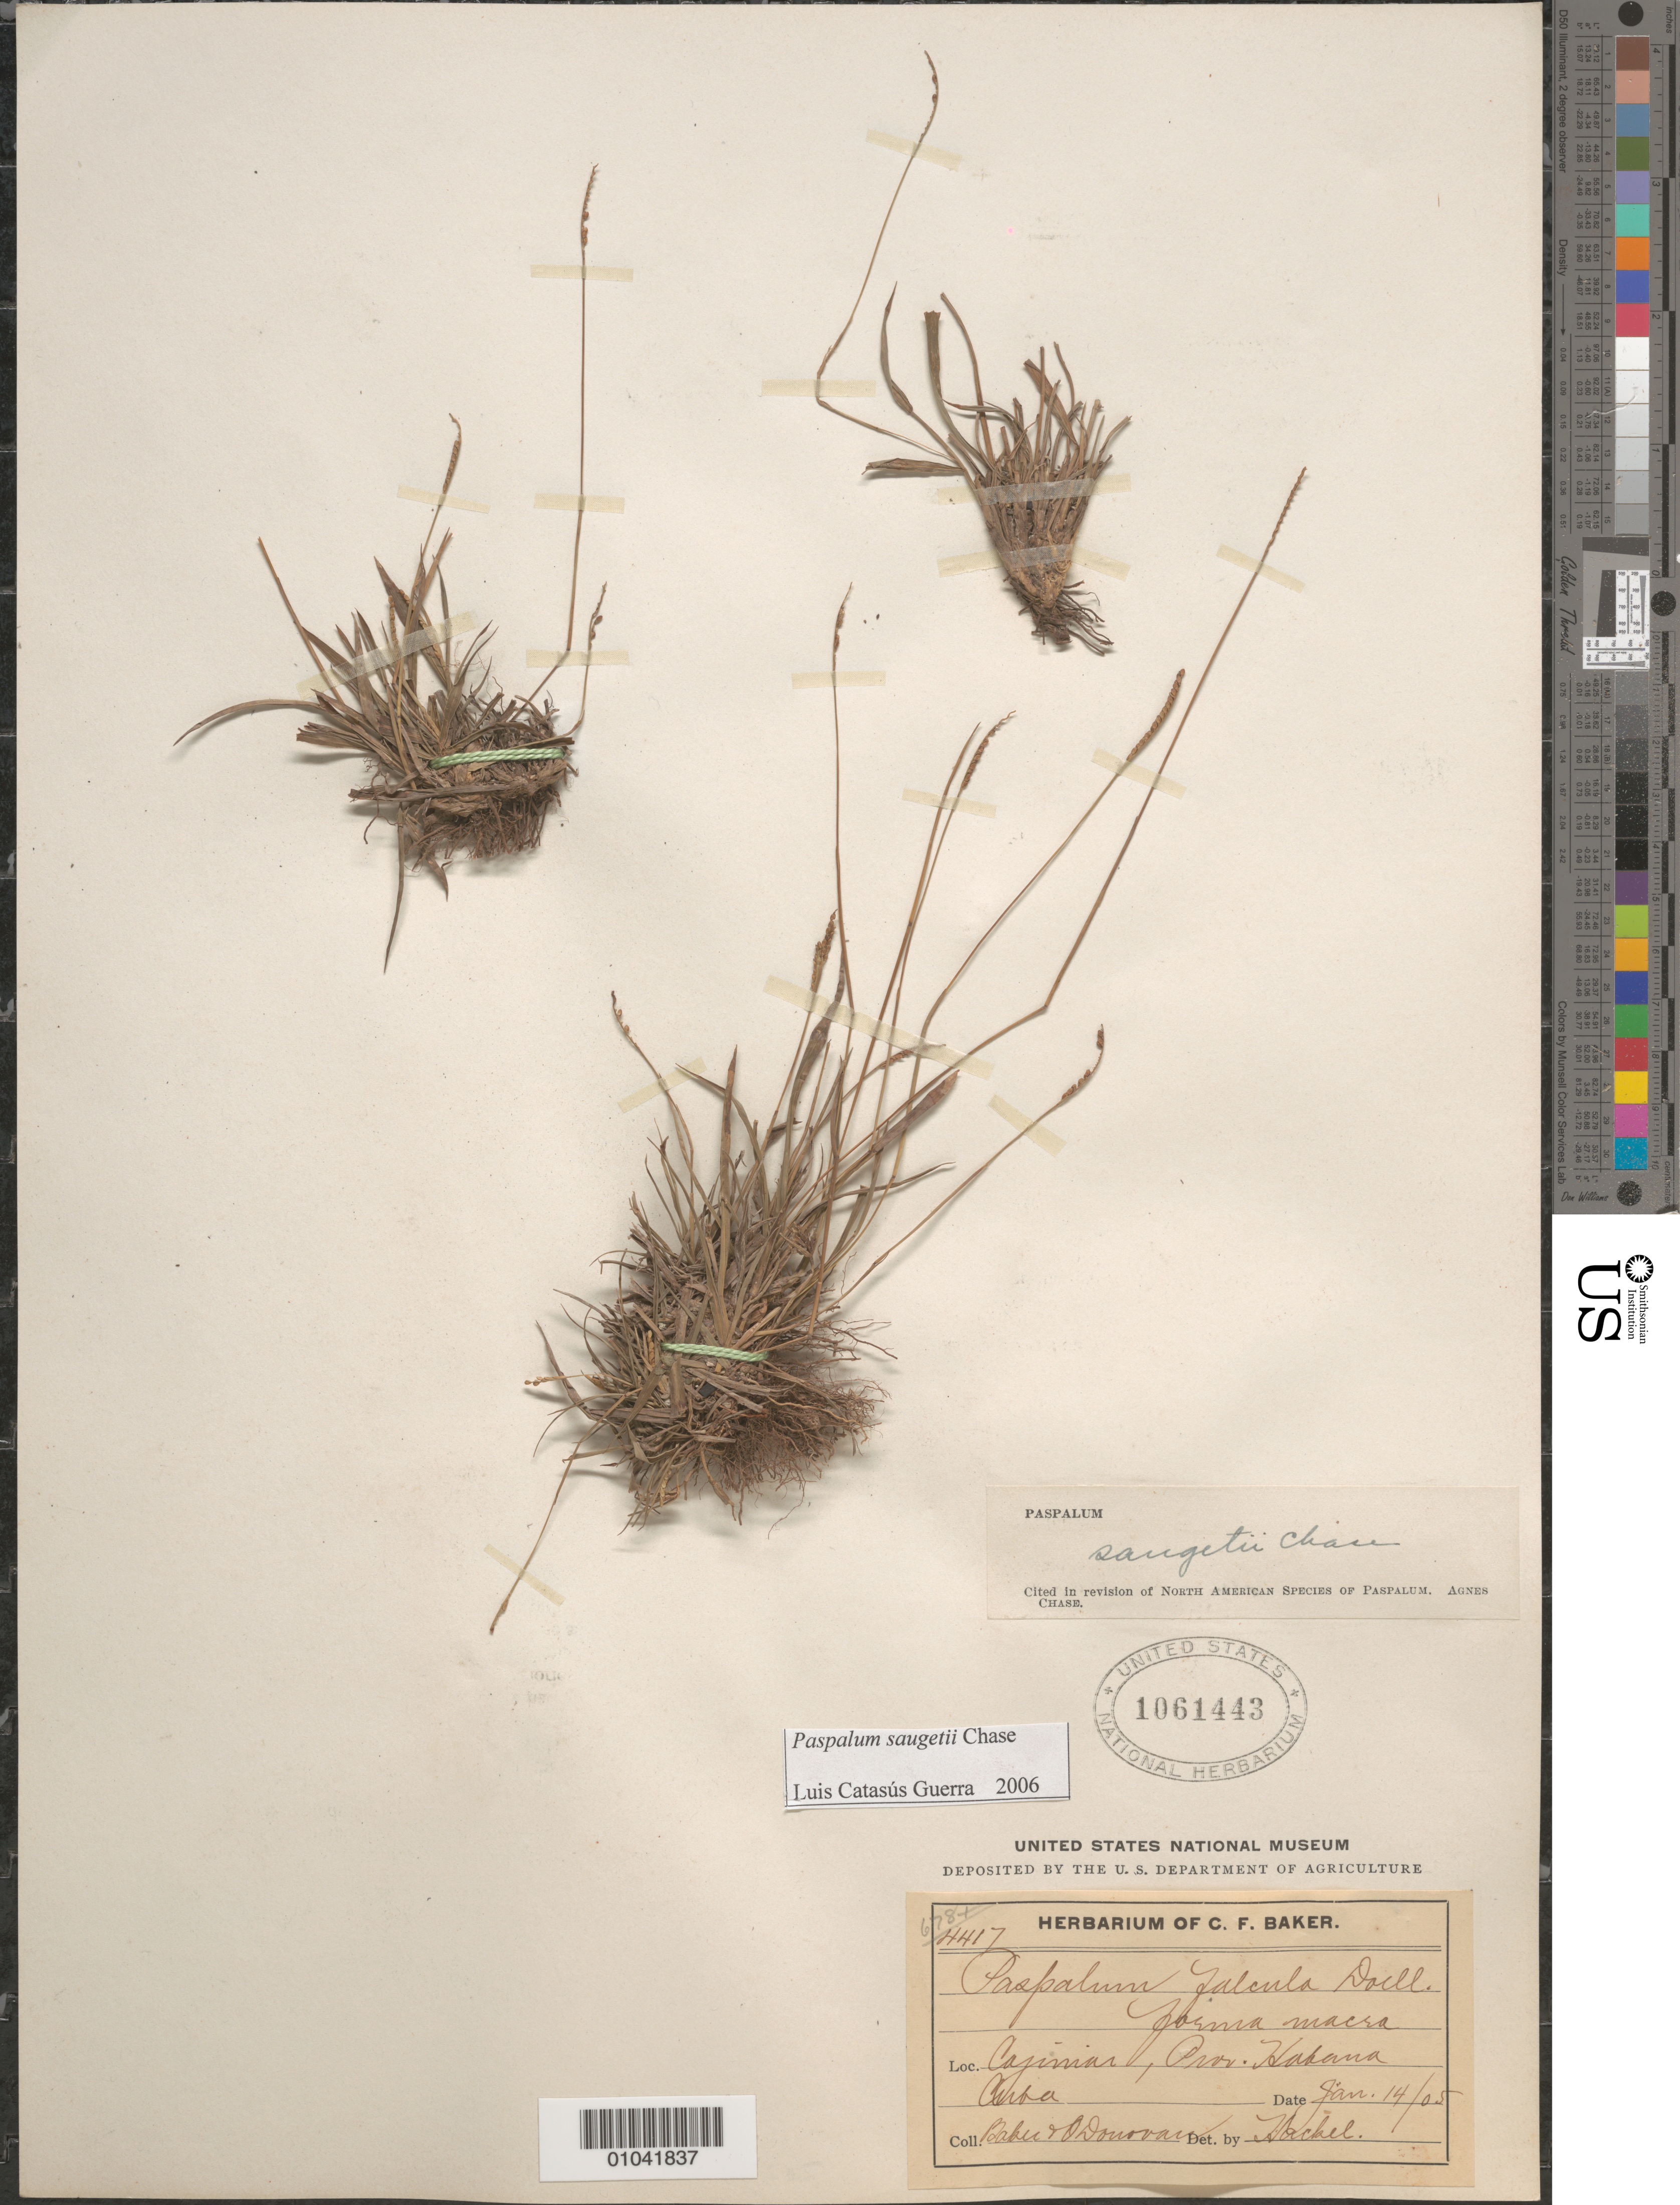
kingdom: Plantae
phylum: Tracheophyta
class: Liliopsida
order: Poales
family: Poaceae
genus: Paspalum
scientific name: Paspalum saugetii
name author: Chase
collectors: C. F. Baker & E. O'Donovan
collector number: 4417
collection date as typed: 14 Jan 1905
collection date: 1905-01-14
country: Cuba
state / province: La Habana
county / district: Municipio Habana del Este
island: Cuba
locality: Cojimar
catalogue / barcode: US 1061443